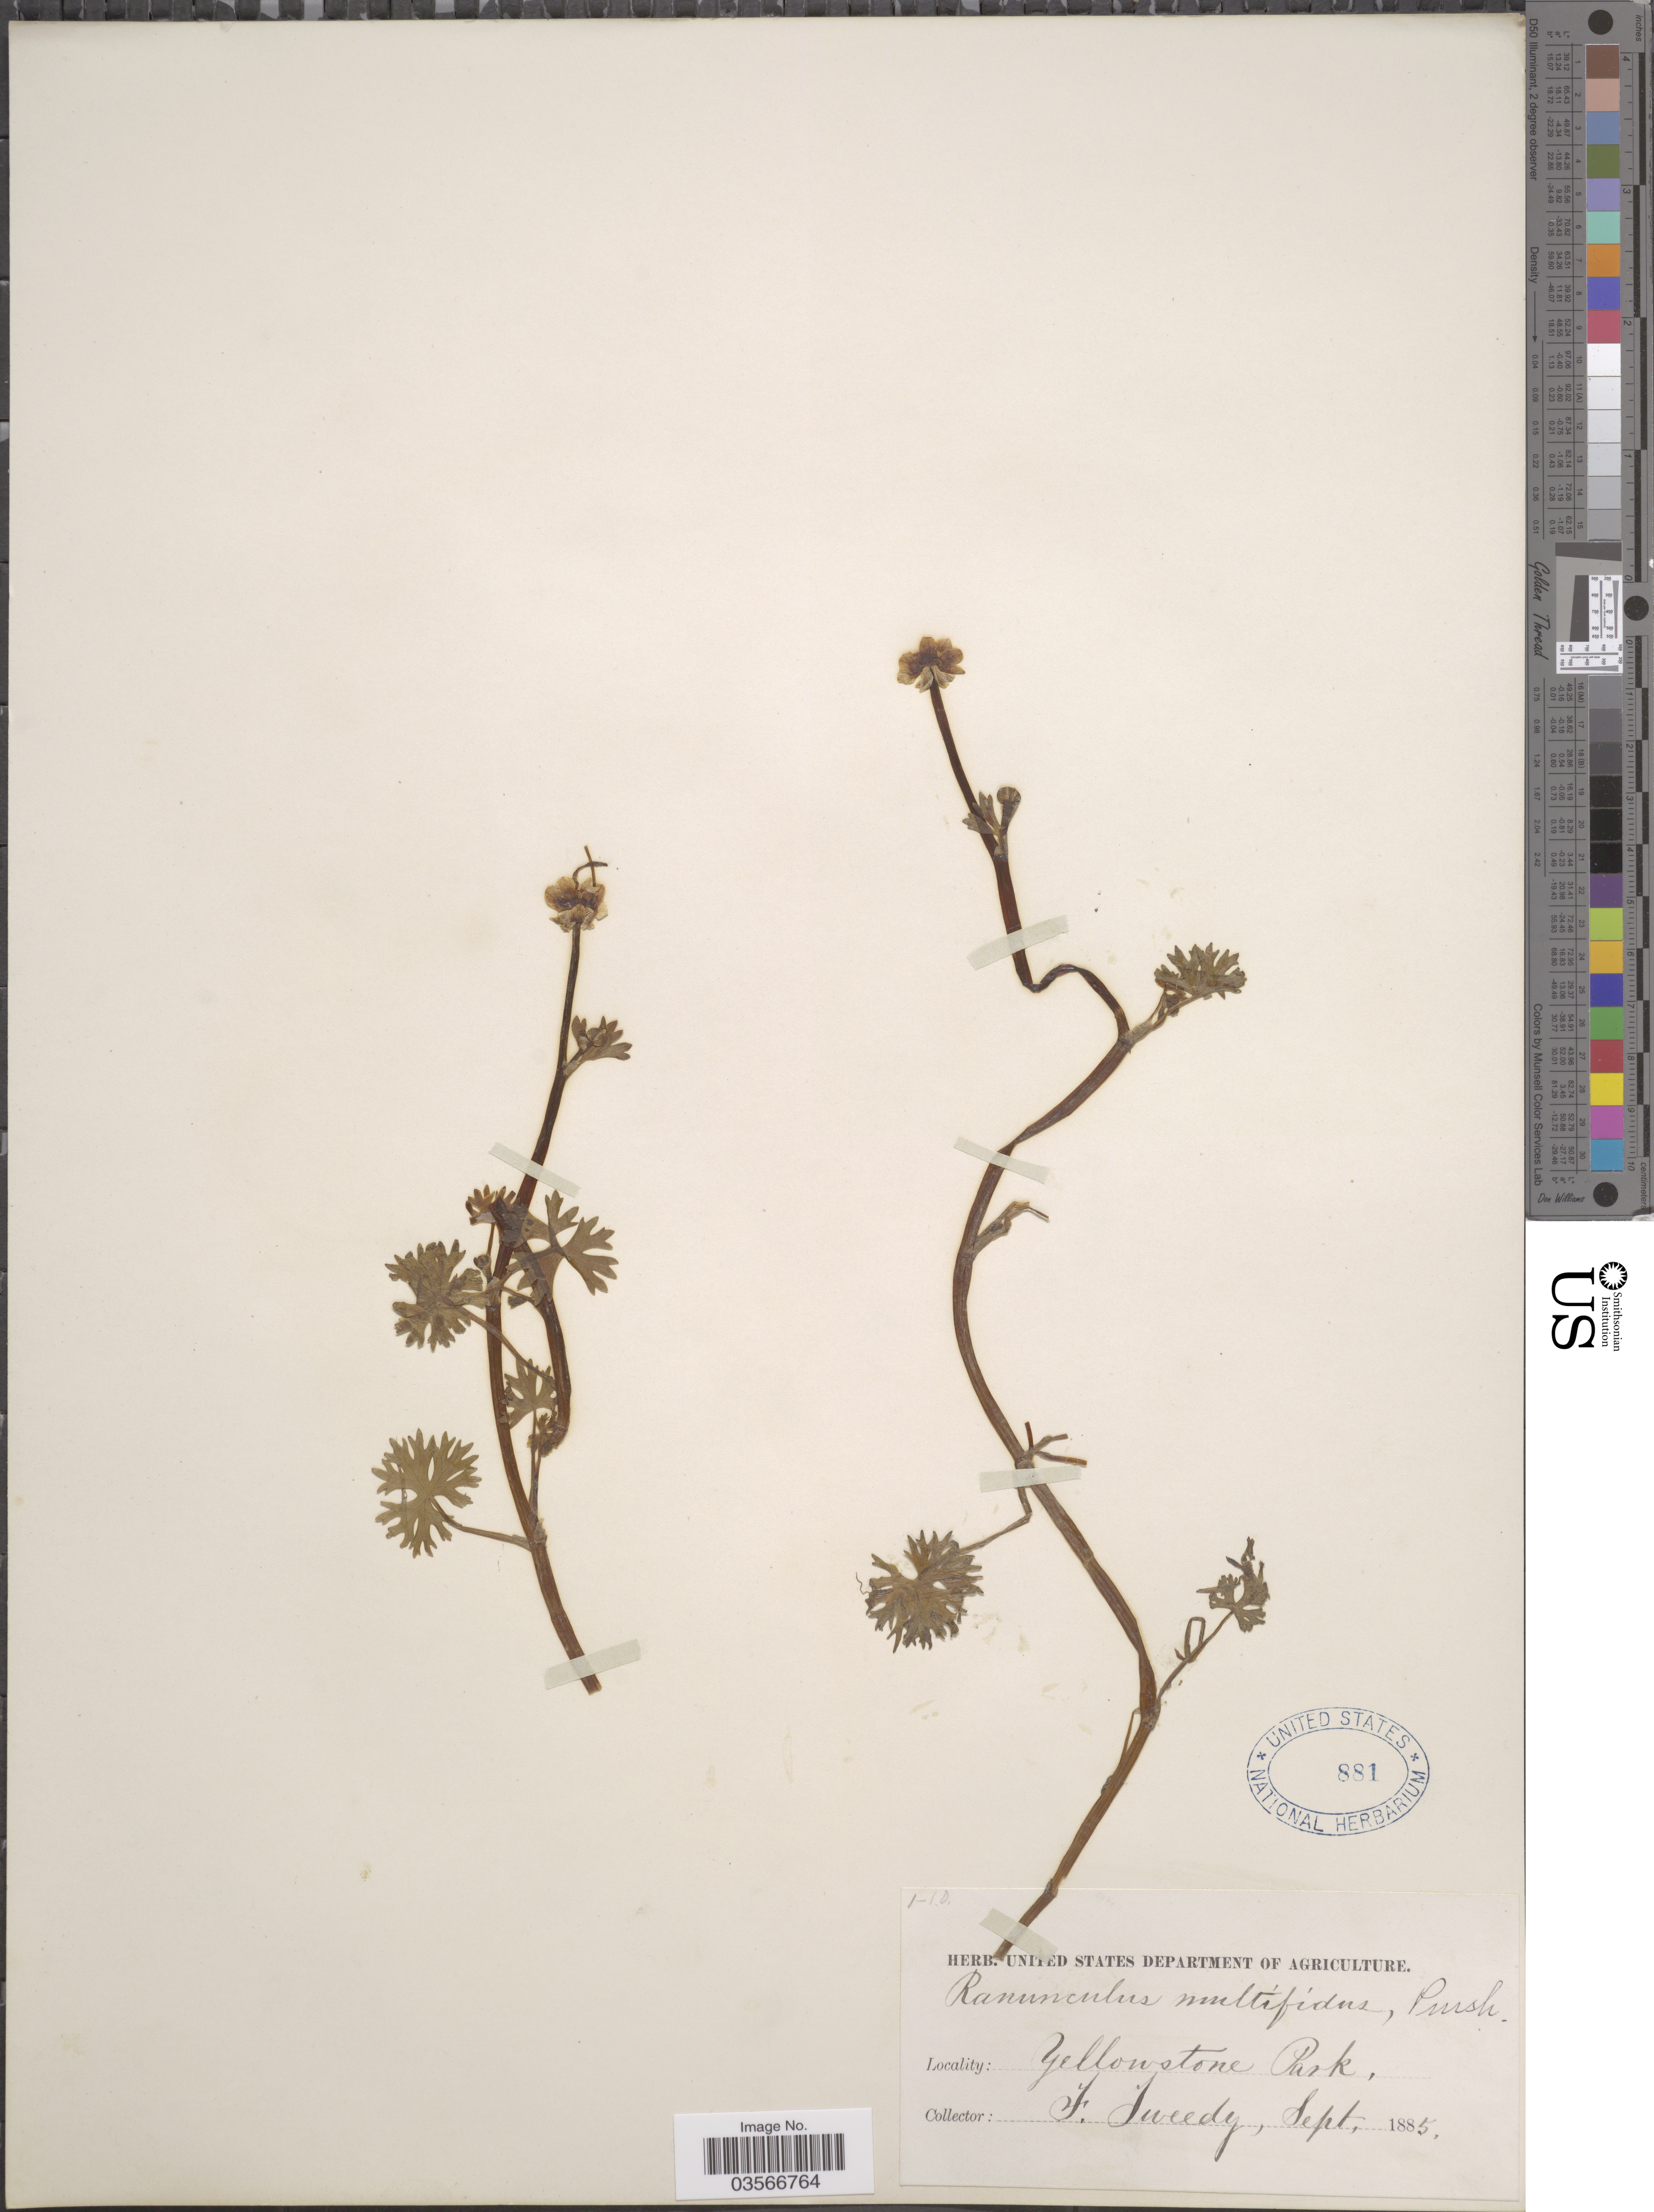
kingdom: Plantae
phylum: Tracheophyta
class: Magnoliopsida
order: Ranunculales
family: Ranunculaceae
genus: Ranunculus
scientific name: Ranunculus gmelinii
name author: DC.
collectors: F. Tweedy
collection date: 1885-09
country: United States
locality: Yellowstone Park.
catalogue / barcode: US 881